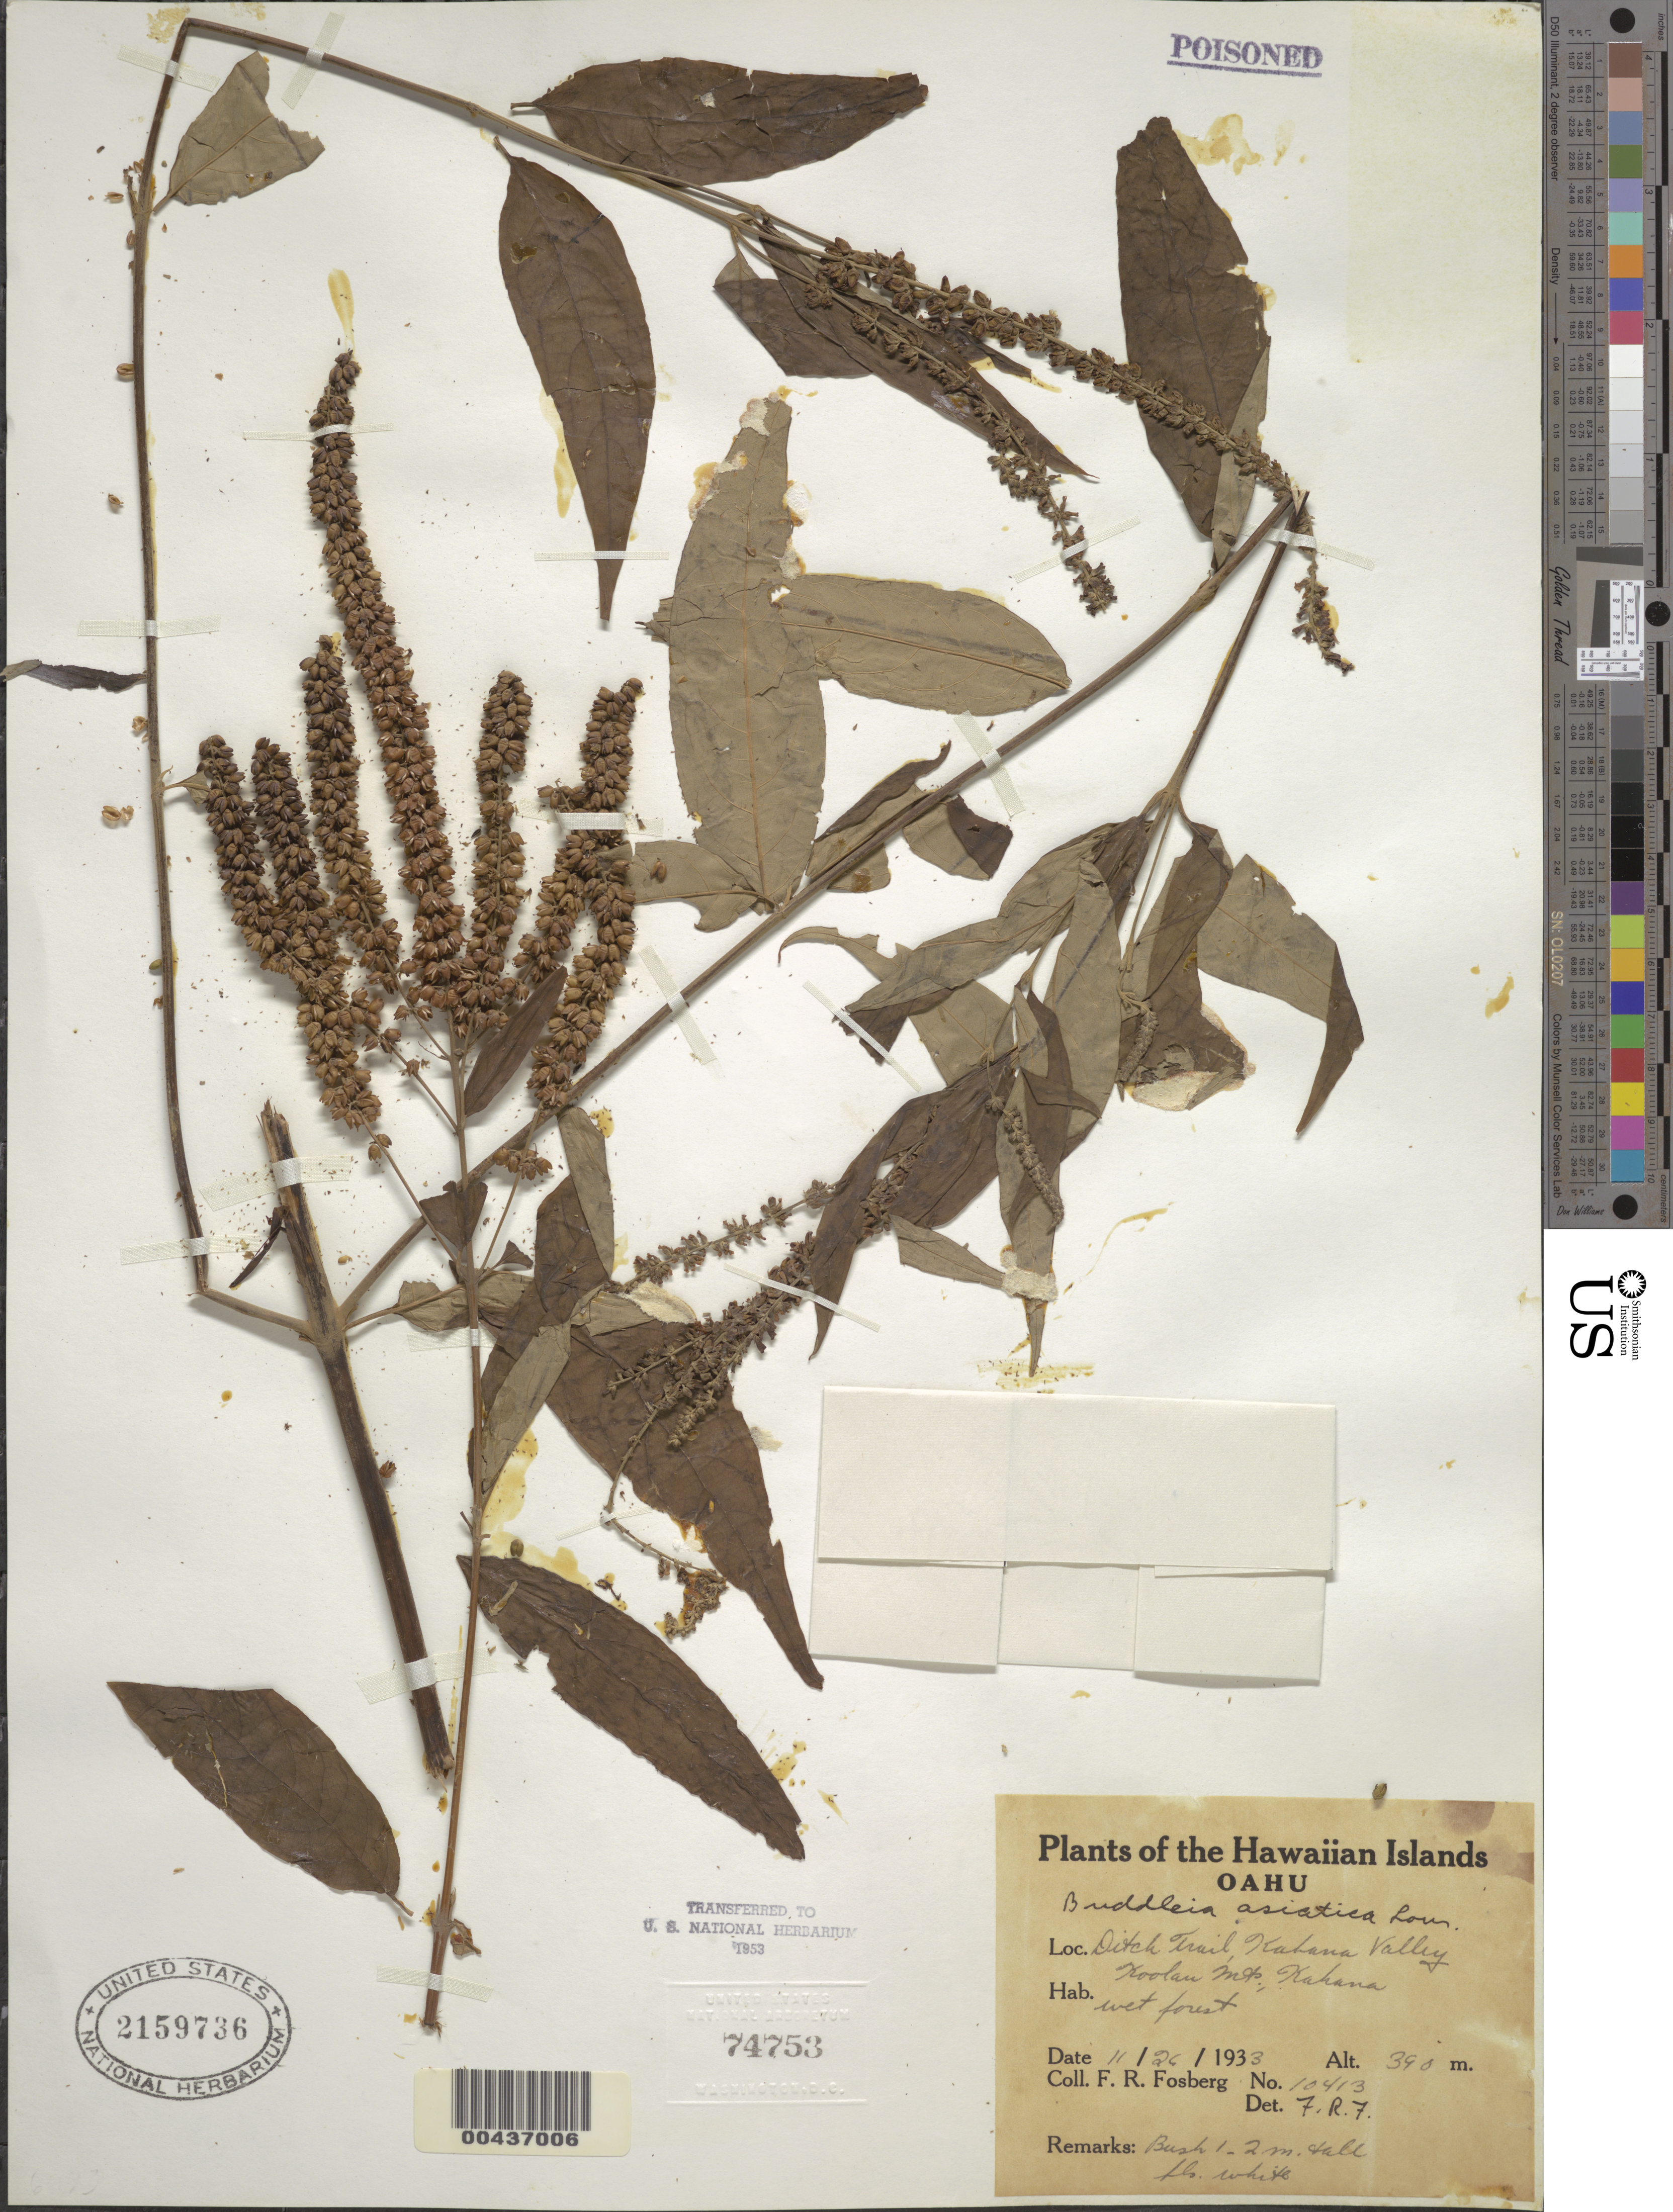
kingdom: Plantae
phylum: Tracheophyta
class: Magnoliopsida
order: Lamiales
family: Scrophulariaceae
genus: Buddleja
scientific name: Buddleja asiatica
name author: Lour.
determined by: Fosberg, F. R.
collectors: F. R. Fosberg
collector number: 10413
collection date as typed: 26 Nov 1933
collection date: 1933-11-26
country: United States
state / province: Hawaii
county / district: Honolulu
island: Oahu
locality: Ditch Trail, Kahana Valley, Koolau Mts., Kahana, Oahu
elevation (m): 390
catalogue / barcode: US 2159736